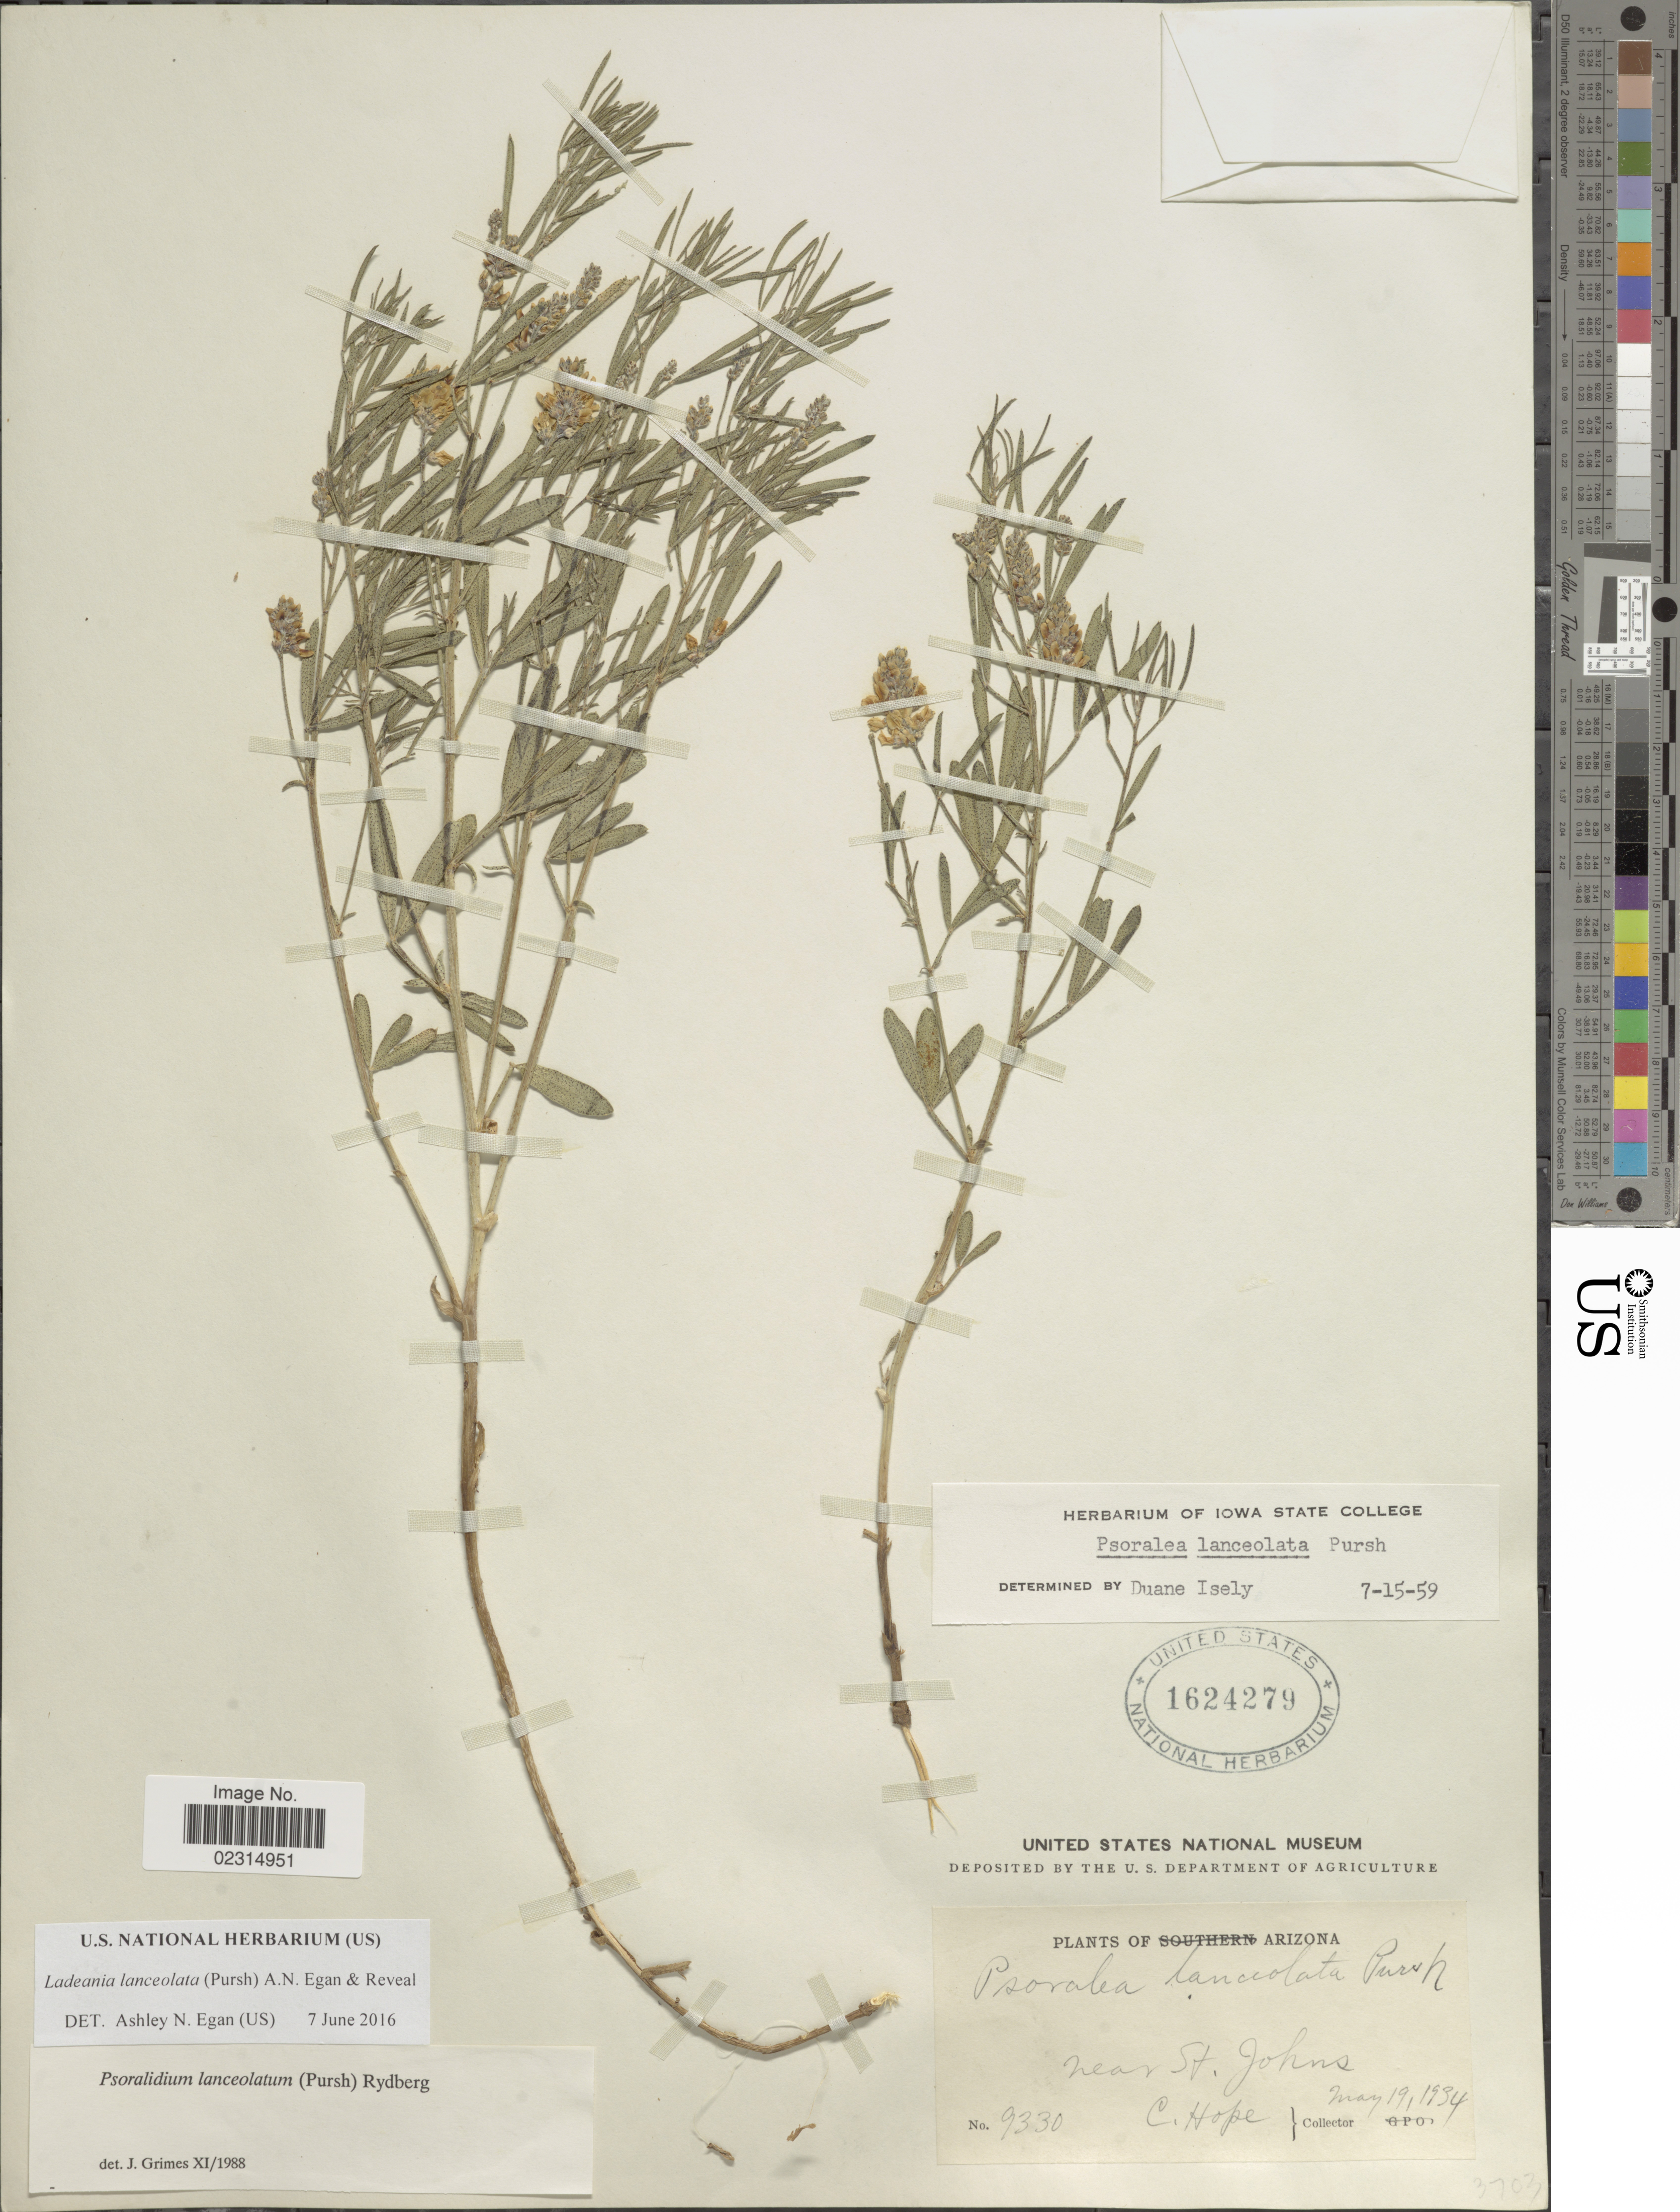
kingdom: Plantae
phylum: Tracheophyta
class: Magnoliopsida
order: Fabales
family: Fabaceae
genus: Ladeania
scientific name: Ladeania lanceolata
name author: (Pursh) A.N. Egan & Reveal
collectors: C. Hope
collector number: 9330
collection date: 1934-05-19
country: United States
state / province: Arizona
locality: Near St. Johns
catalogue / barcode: US 1624279